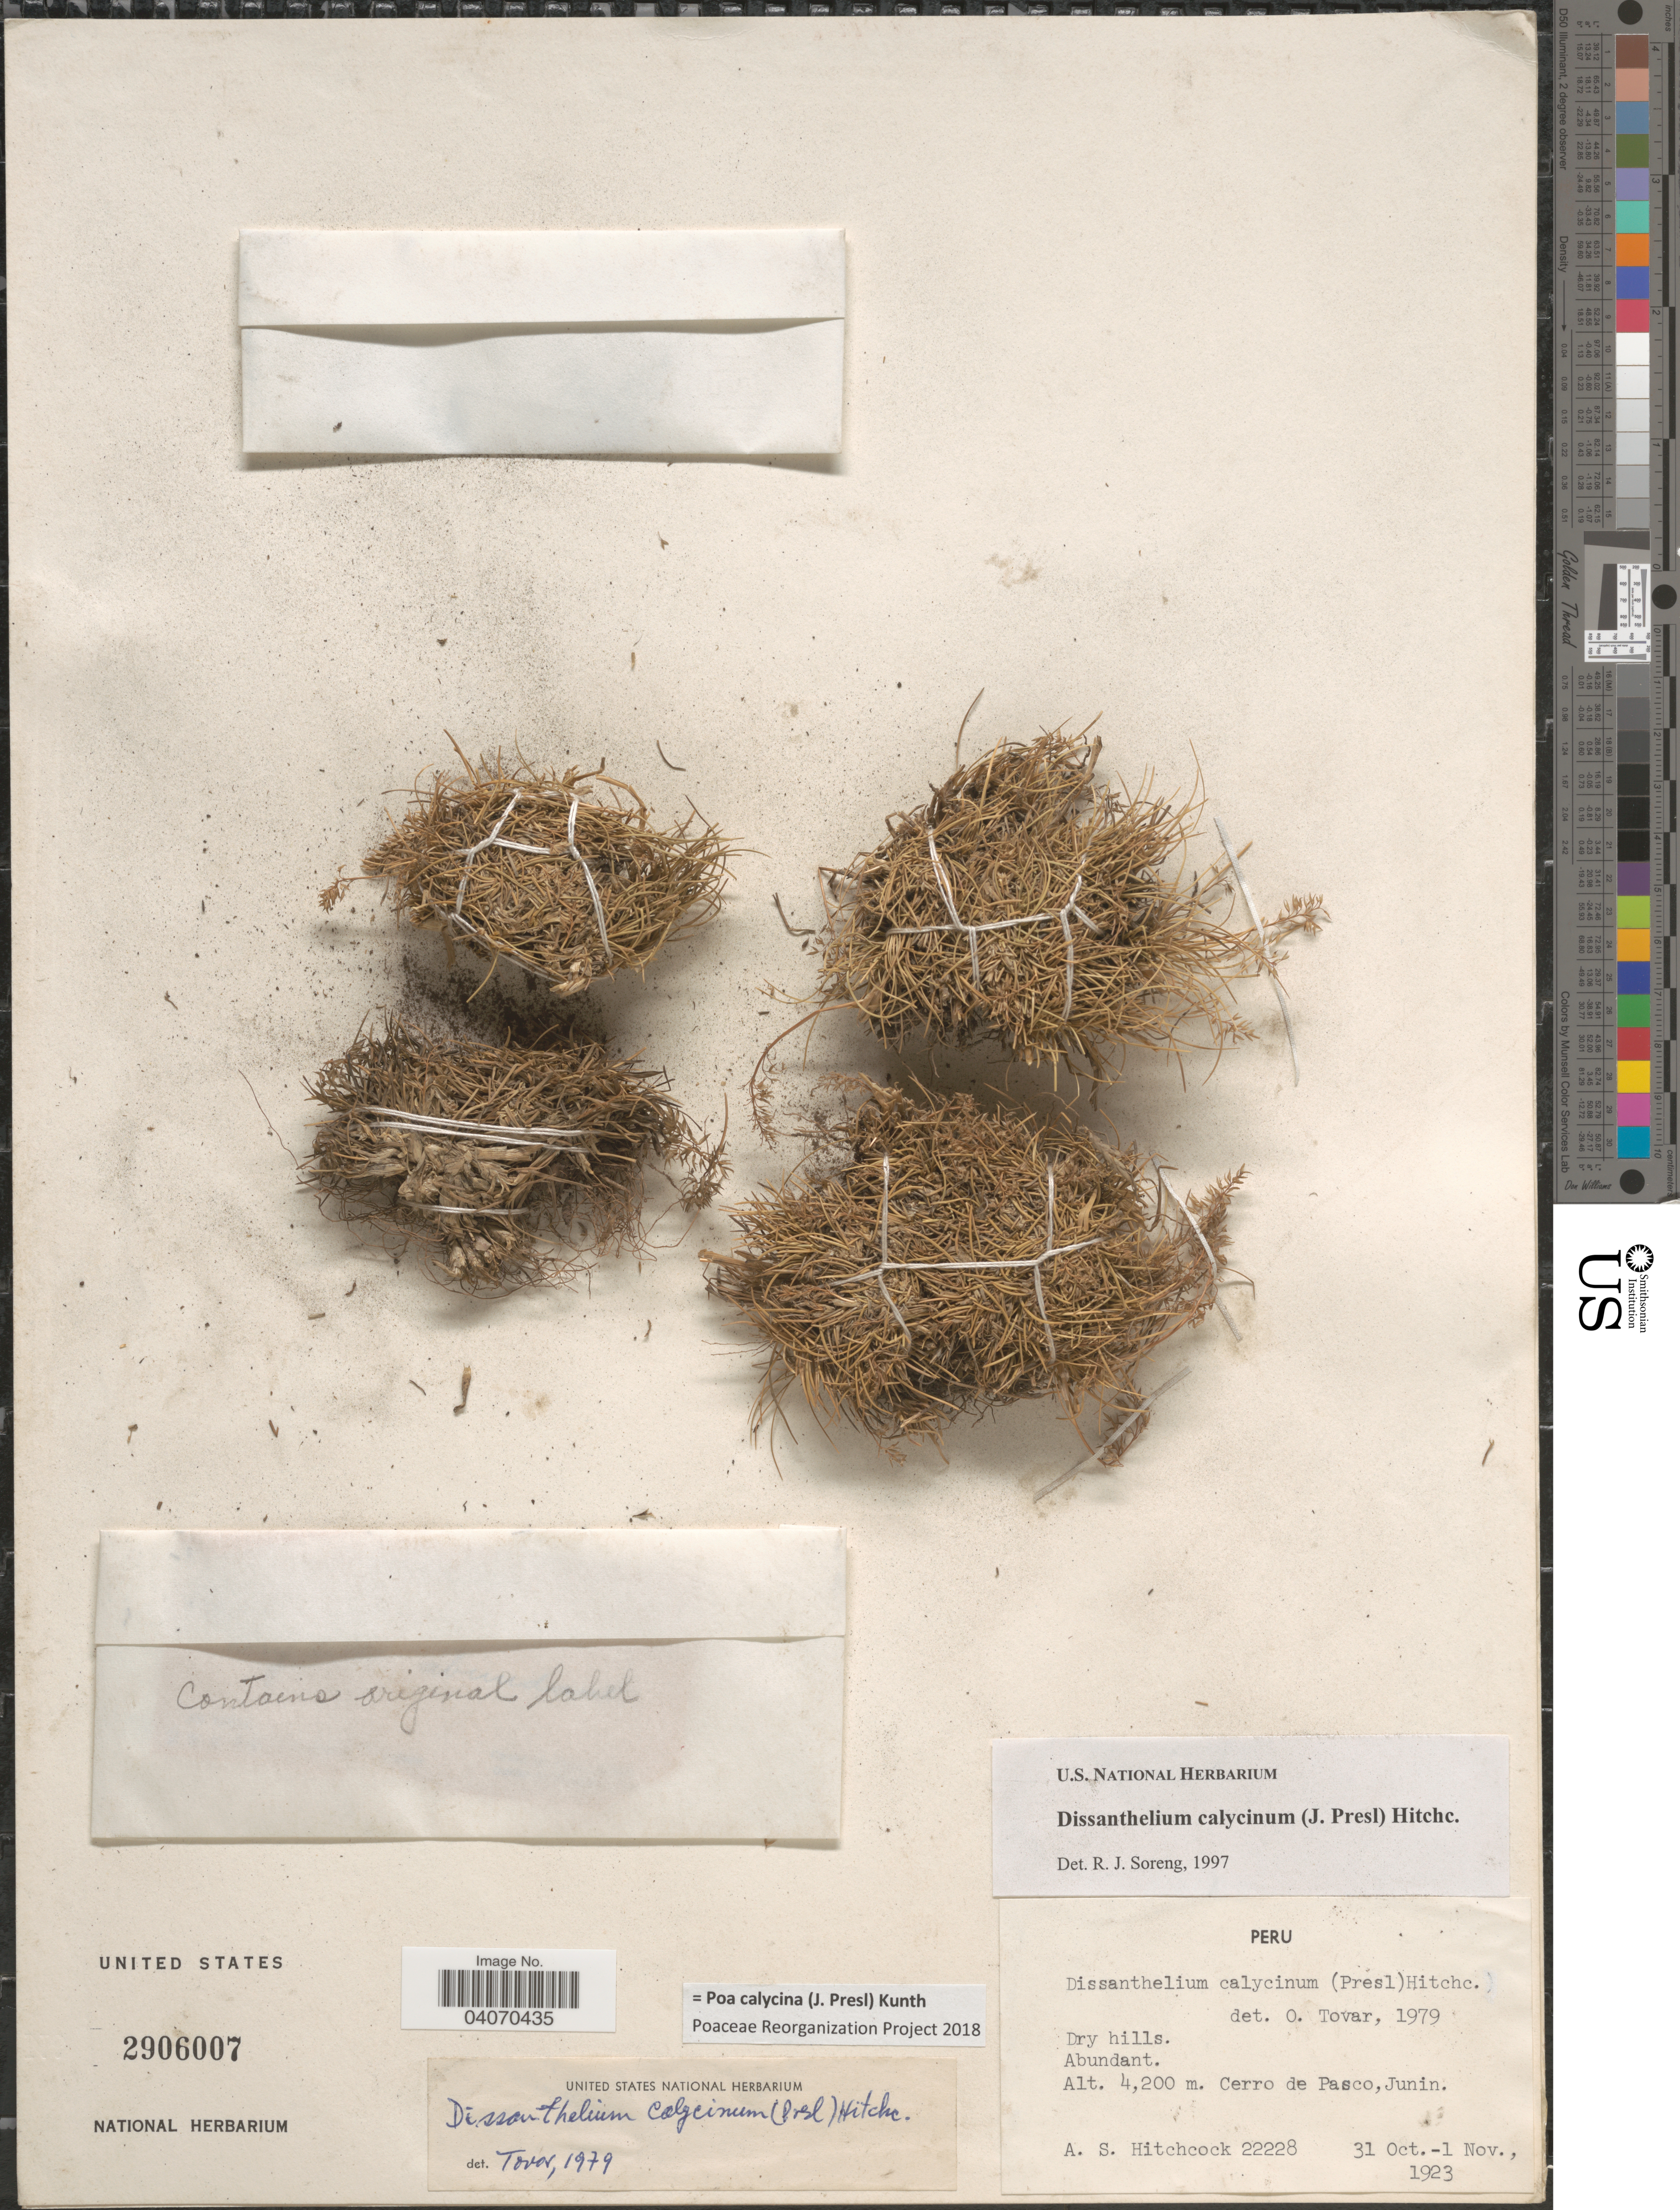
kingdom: Plantae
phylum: Tracheophyta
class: Liliopsida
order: Poales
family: Poaceae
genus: Poa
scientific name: Poa calycina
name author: (J. Presl) Kunth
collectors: A. S. Hitchcock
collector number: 22228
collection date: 1923-10-31/1923-11-01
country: Peru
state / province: Junín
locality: Dry hills. Abundant. Cerro de Pasco.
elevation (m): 4200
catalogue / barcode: US 2906007